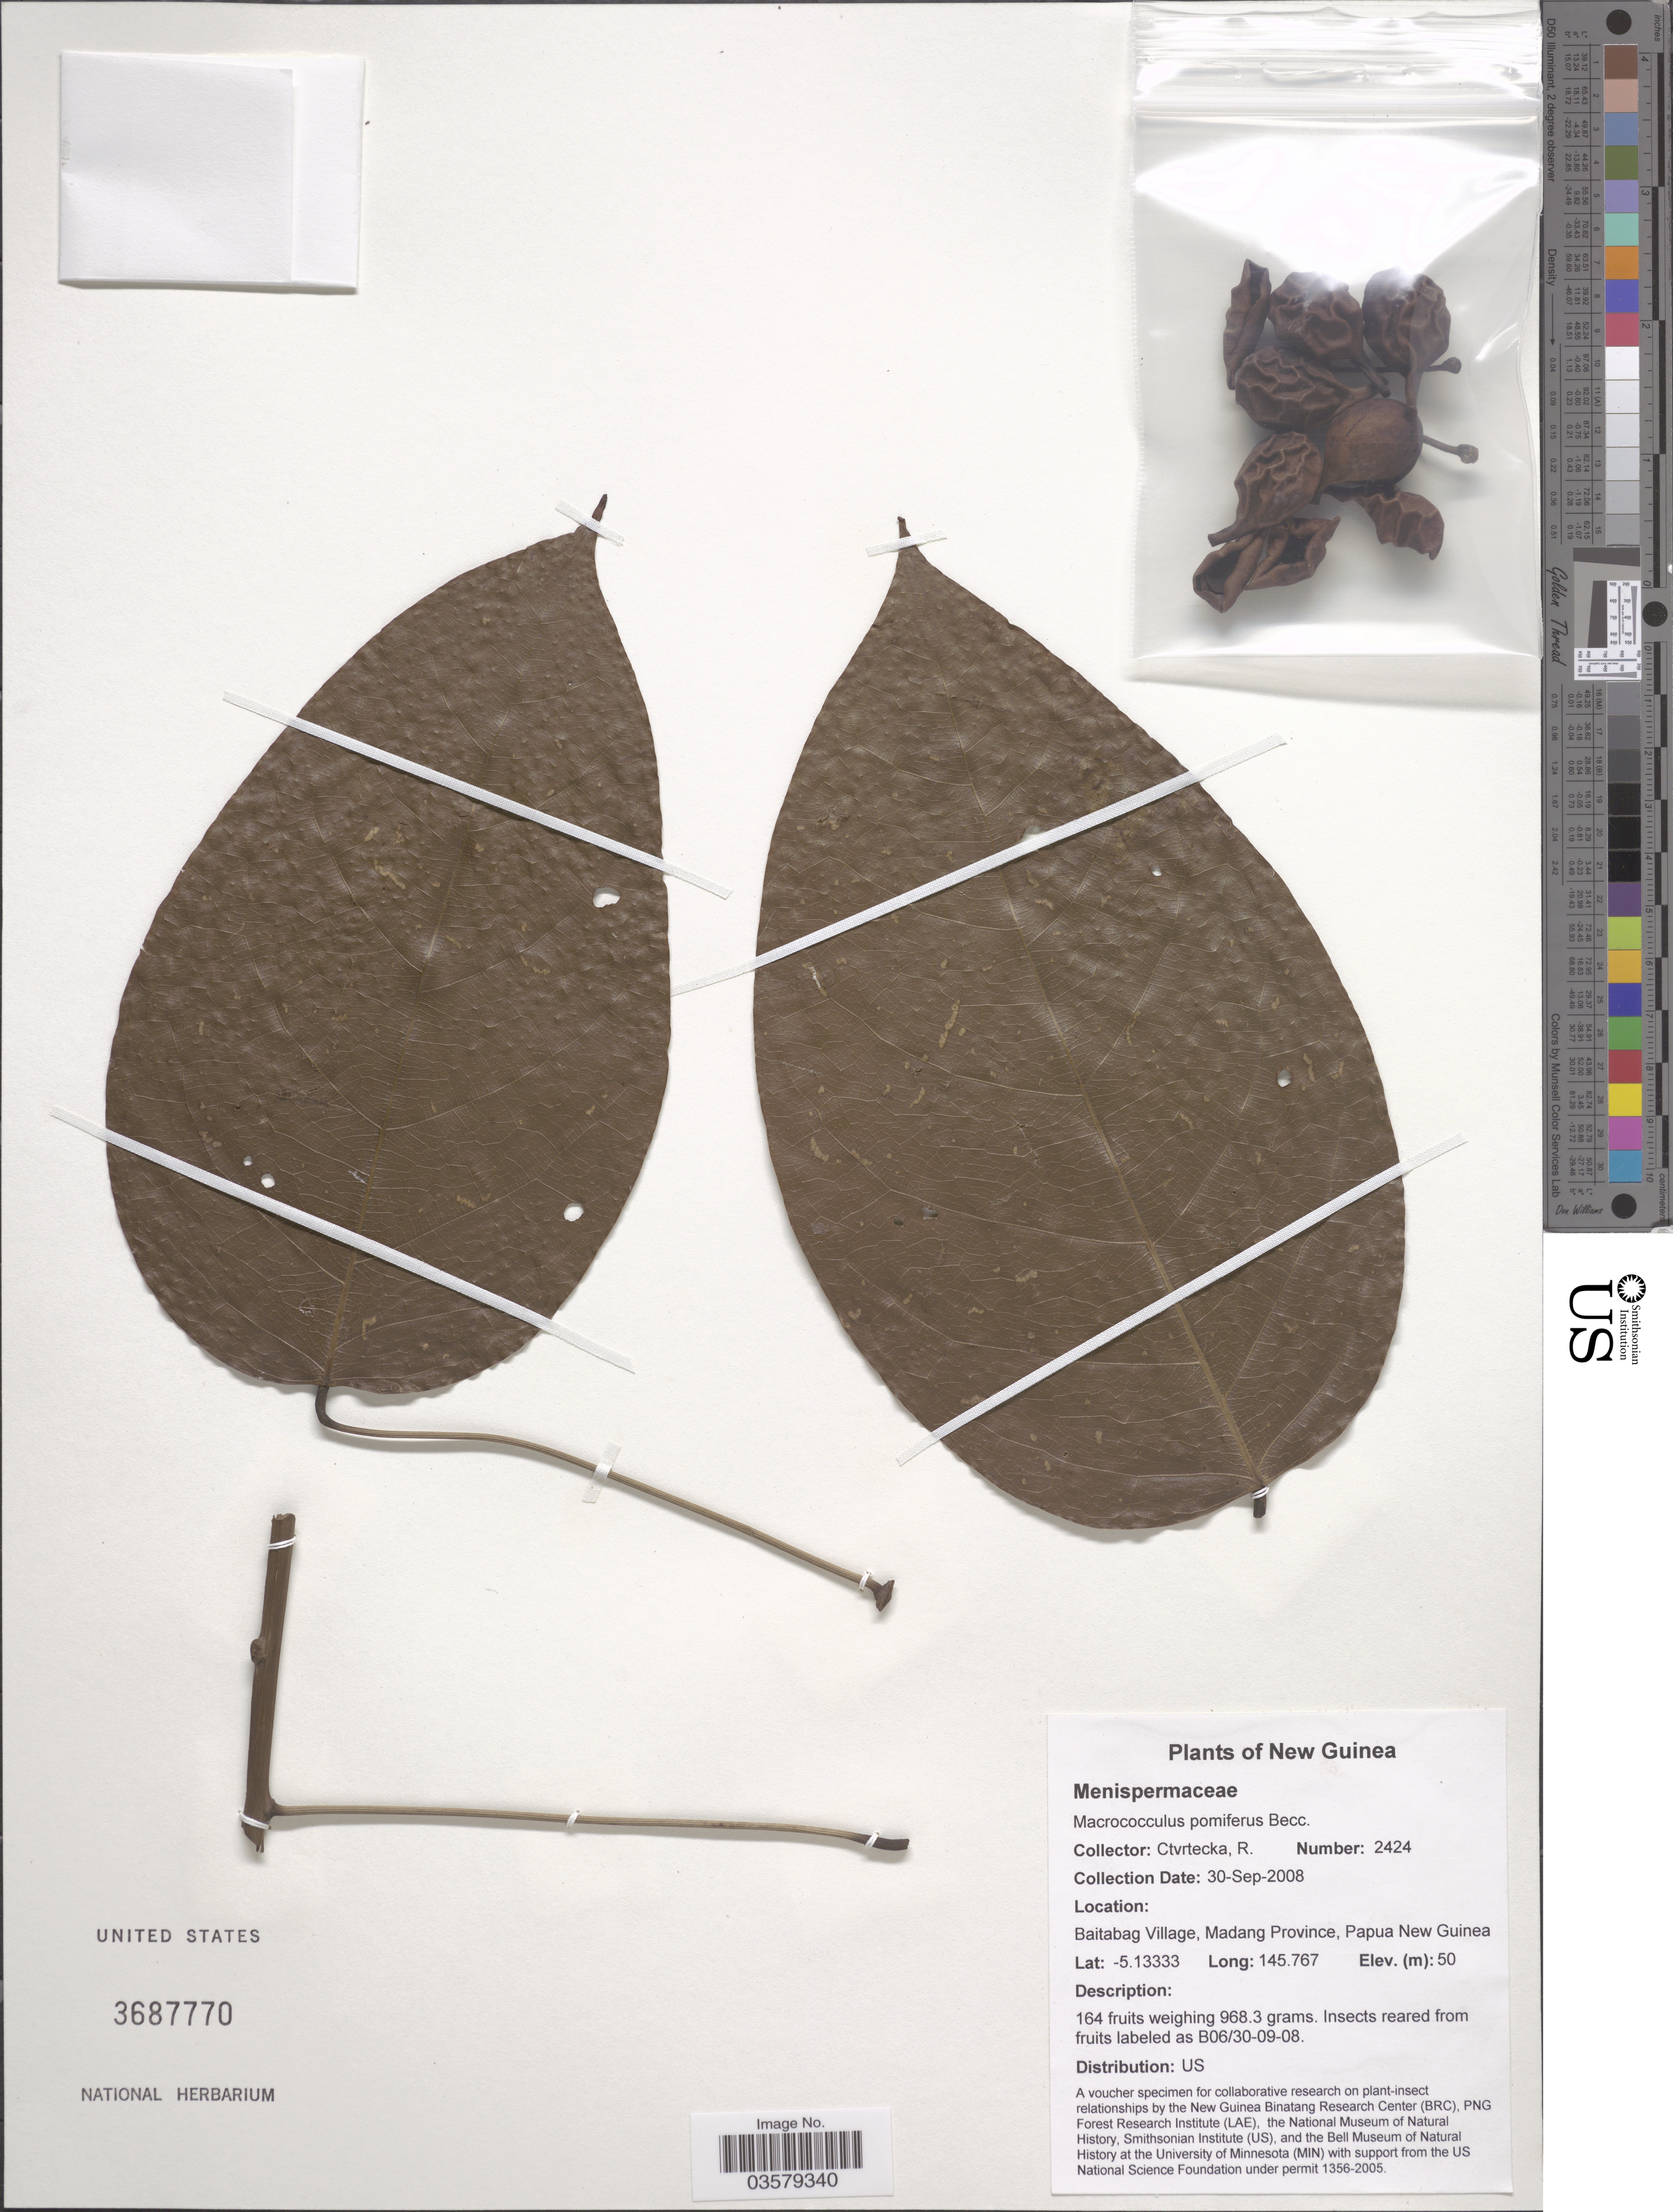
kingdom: Plantae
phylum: Tracheophyta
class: Magnoliopsida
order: Ranunculales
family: Menispermaceae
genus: Macrococculus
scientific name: Macrococculus pomifer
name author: Becc.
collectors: R. Ctvrtecka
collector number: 2424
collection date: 2008-09-30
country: Papua New Guinea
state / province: Madang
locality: New Guinea. Baitabag Village, Madang Province.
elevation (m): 50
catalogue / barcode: US 3687770